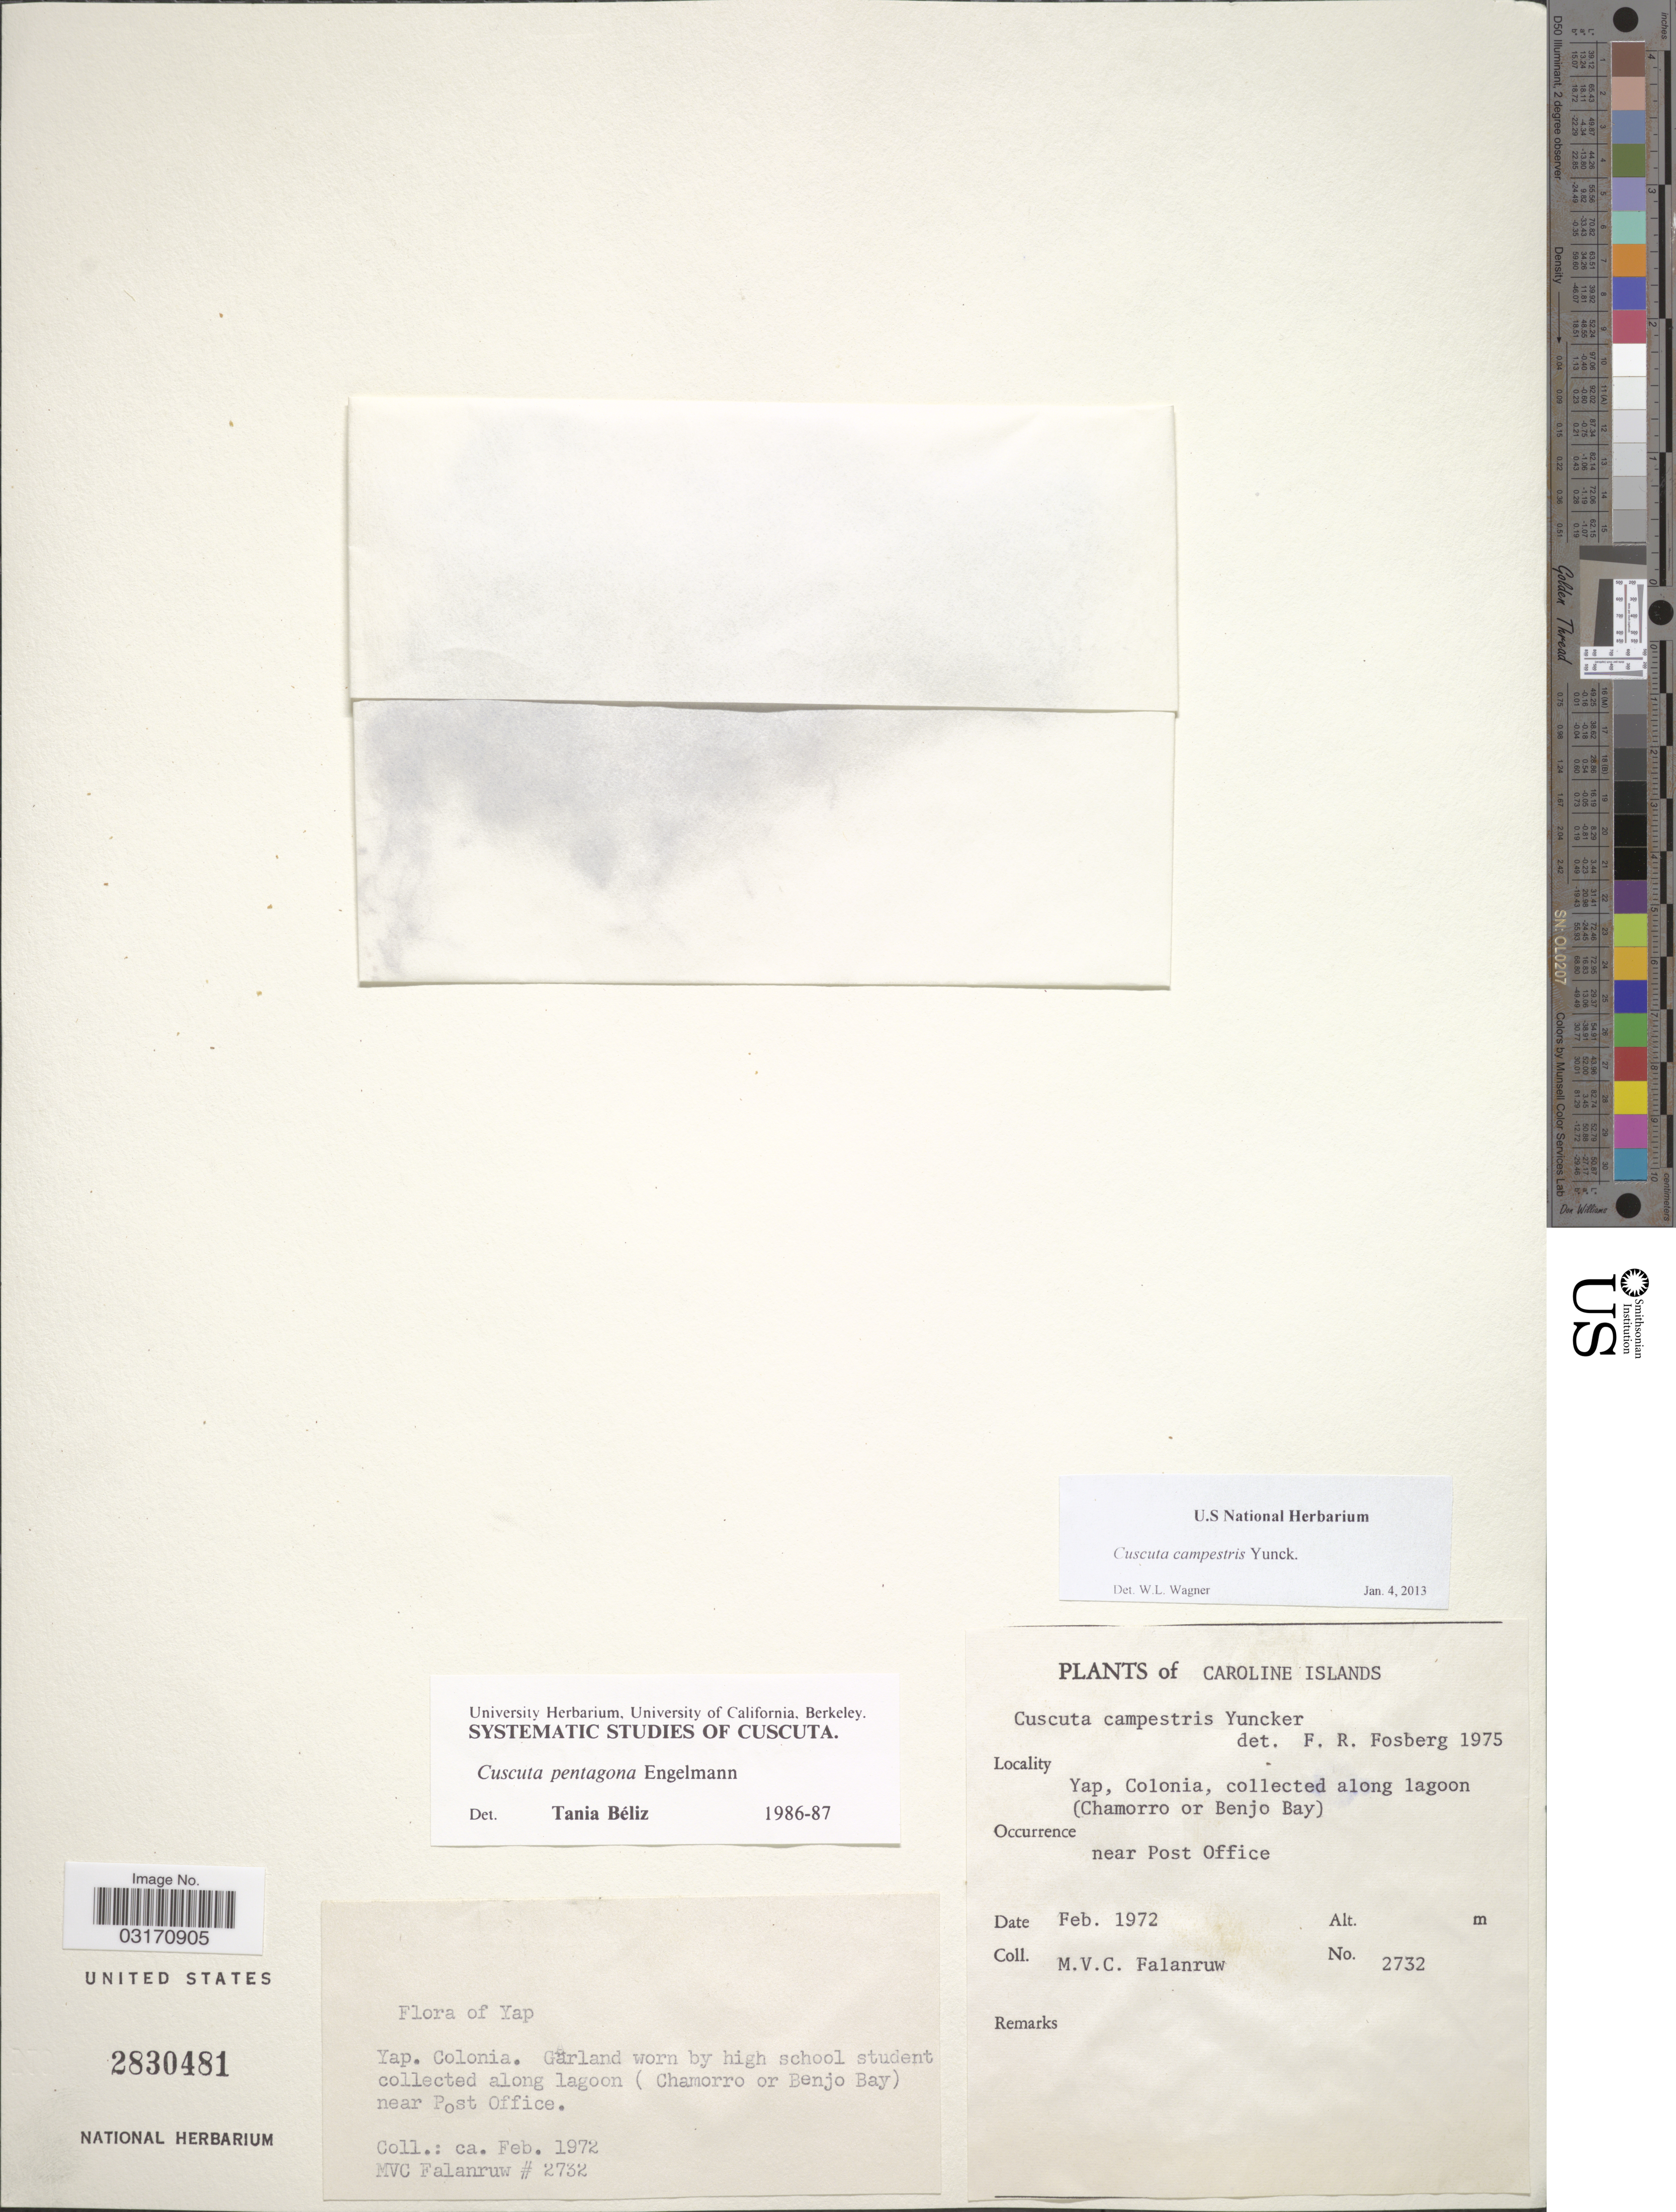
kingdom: Plantae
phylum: Tracheophyta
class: Magnoliopsida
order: Solanales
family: Convolvulaceae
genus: Cuscuta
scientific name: Cuscuta pentagona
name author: Engelm.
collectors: M. V. Falanruw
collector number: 2732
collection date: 1972-02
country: Micronesia, Federated States of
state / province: Yap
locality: Caroline Islands. Colonia, collected along lagoon (Chamorro on Benjo Bay), near Post Office.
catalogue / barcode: US 2830481